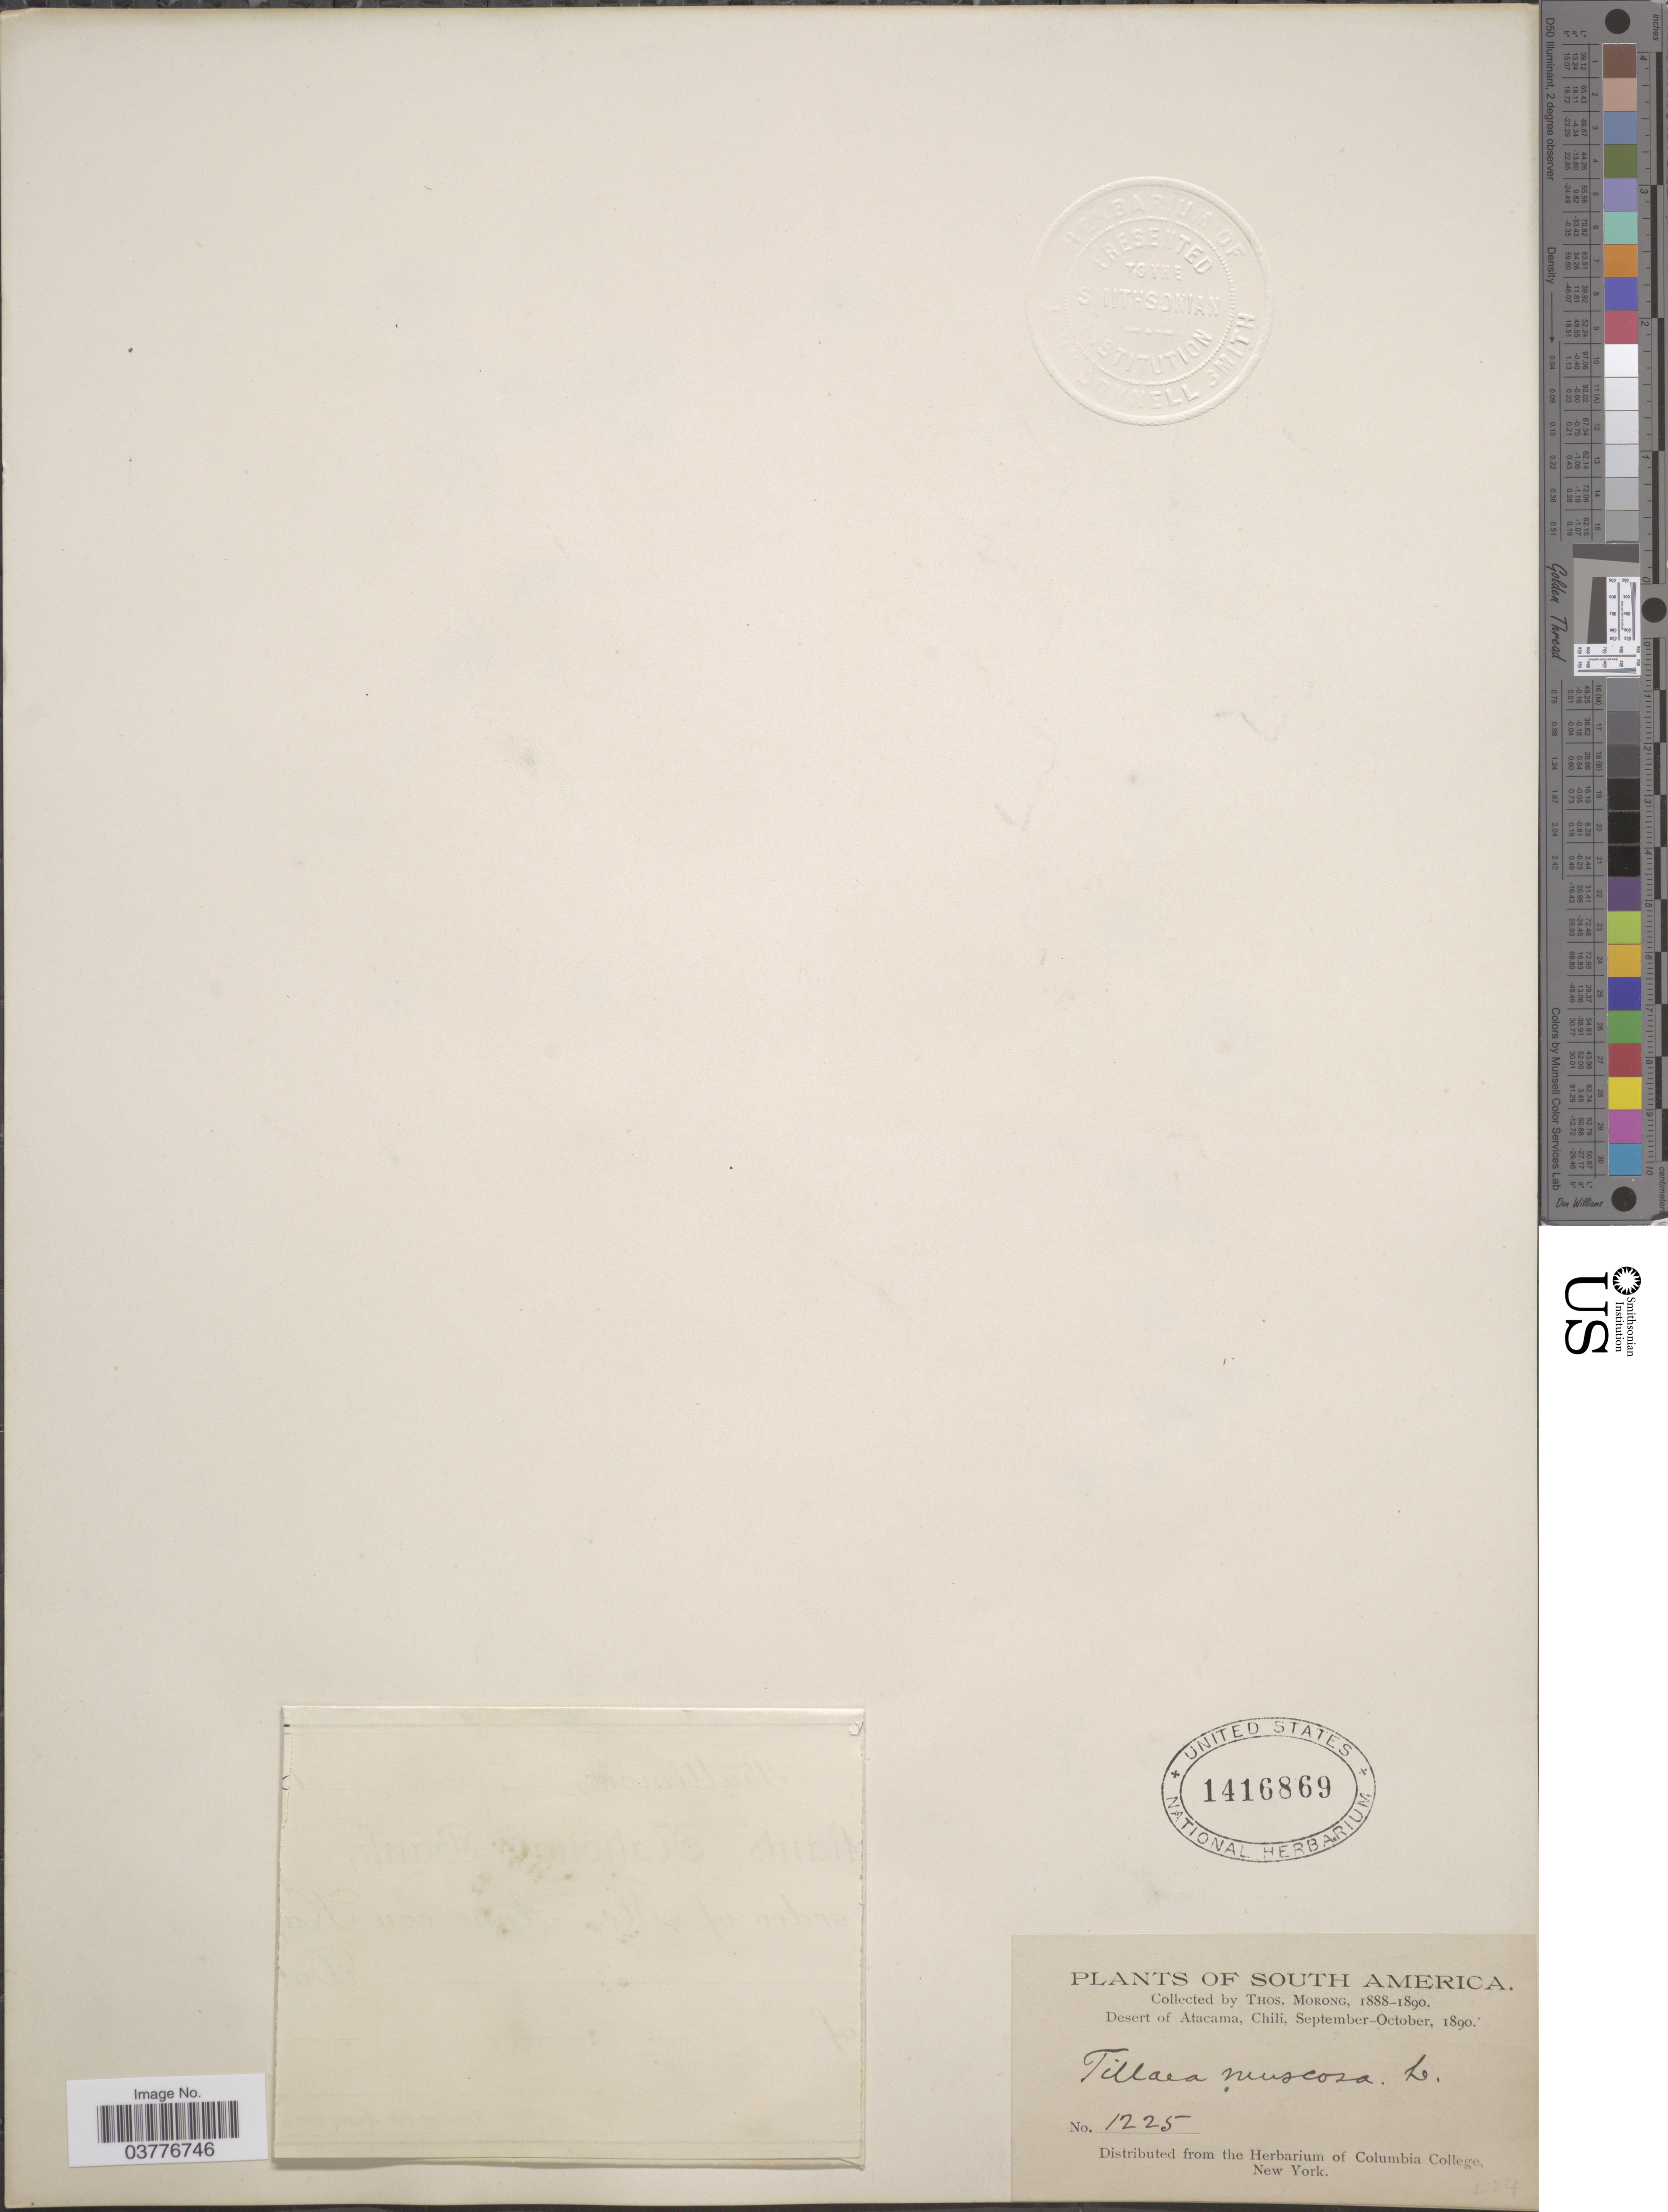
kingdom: Plantae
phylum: Tracheophyta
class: Magnoliopsida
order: Saxifragales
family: Crassulaceae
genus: Crassula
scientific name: Crassula tillaea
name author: Lest.-Garl.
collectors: ex herb. T. Morong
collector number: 1225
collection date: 1890-09/1890-10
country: Chile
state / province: Atacama (III)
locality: Desert of Atacama.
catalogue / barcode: US 1416869